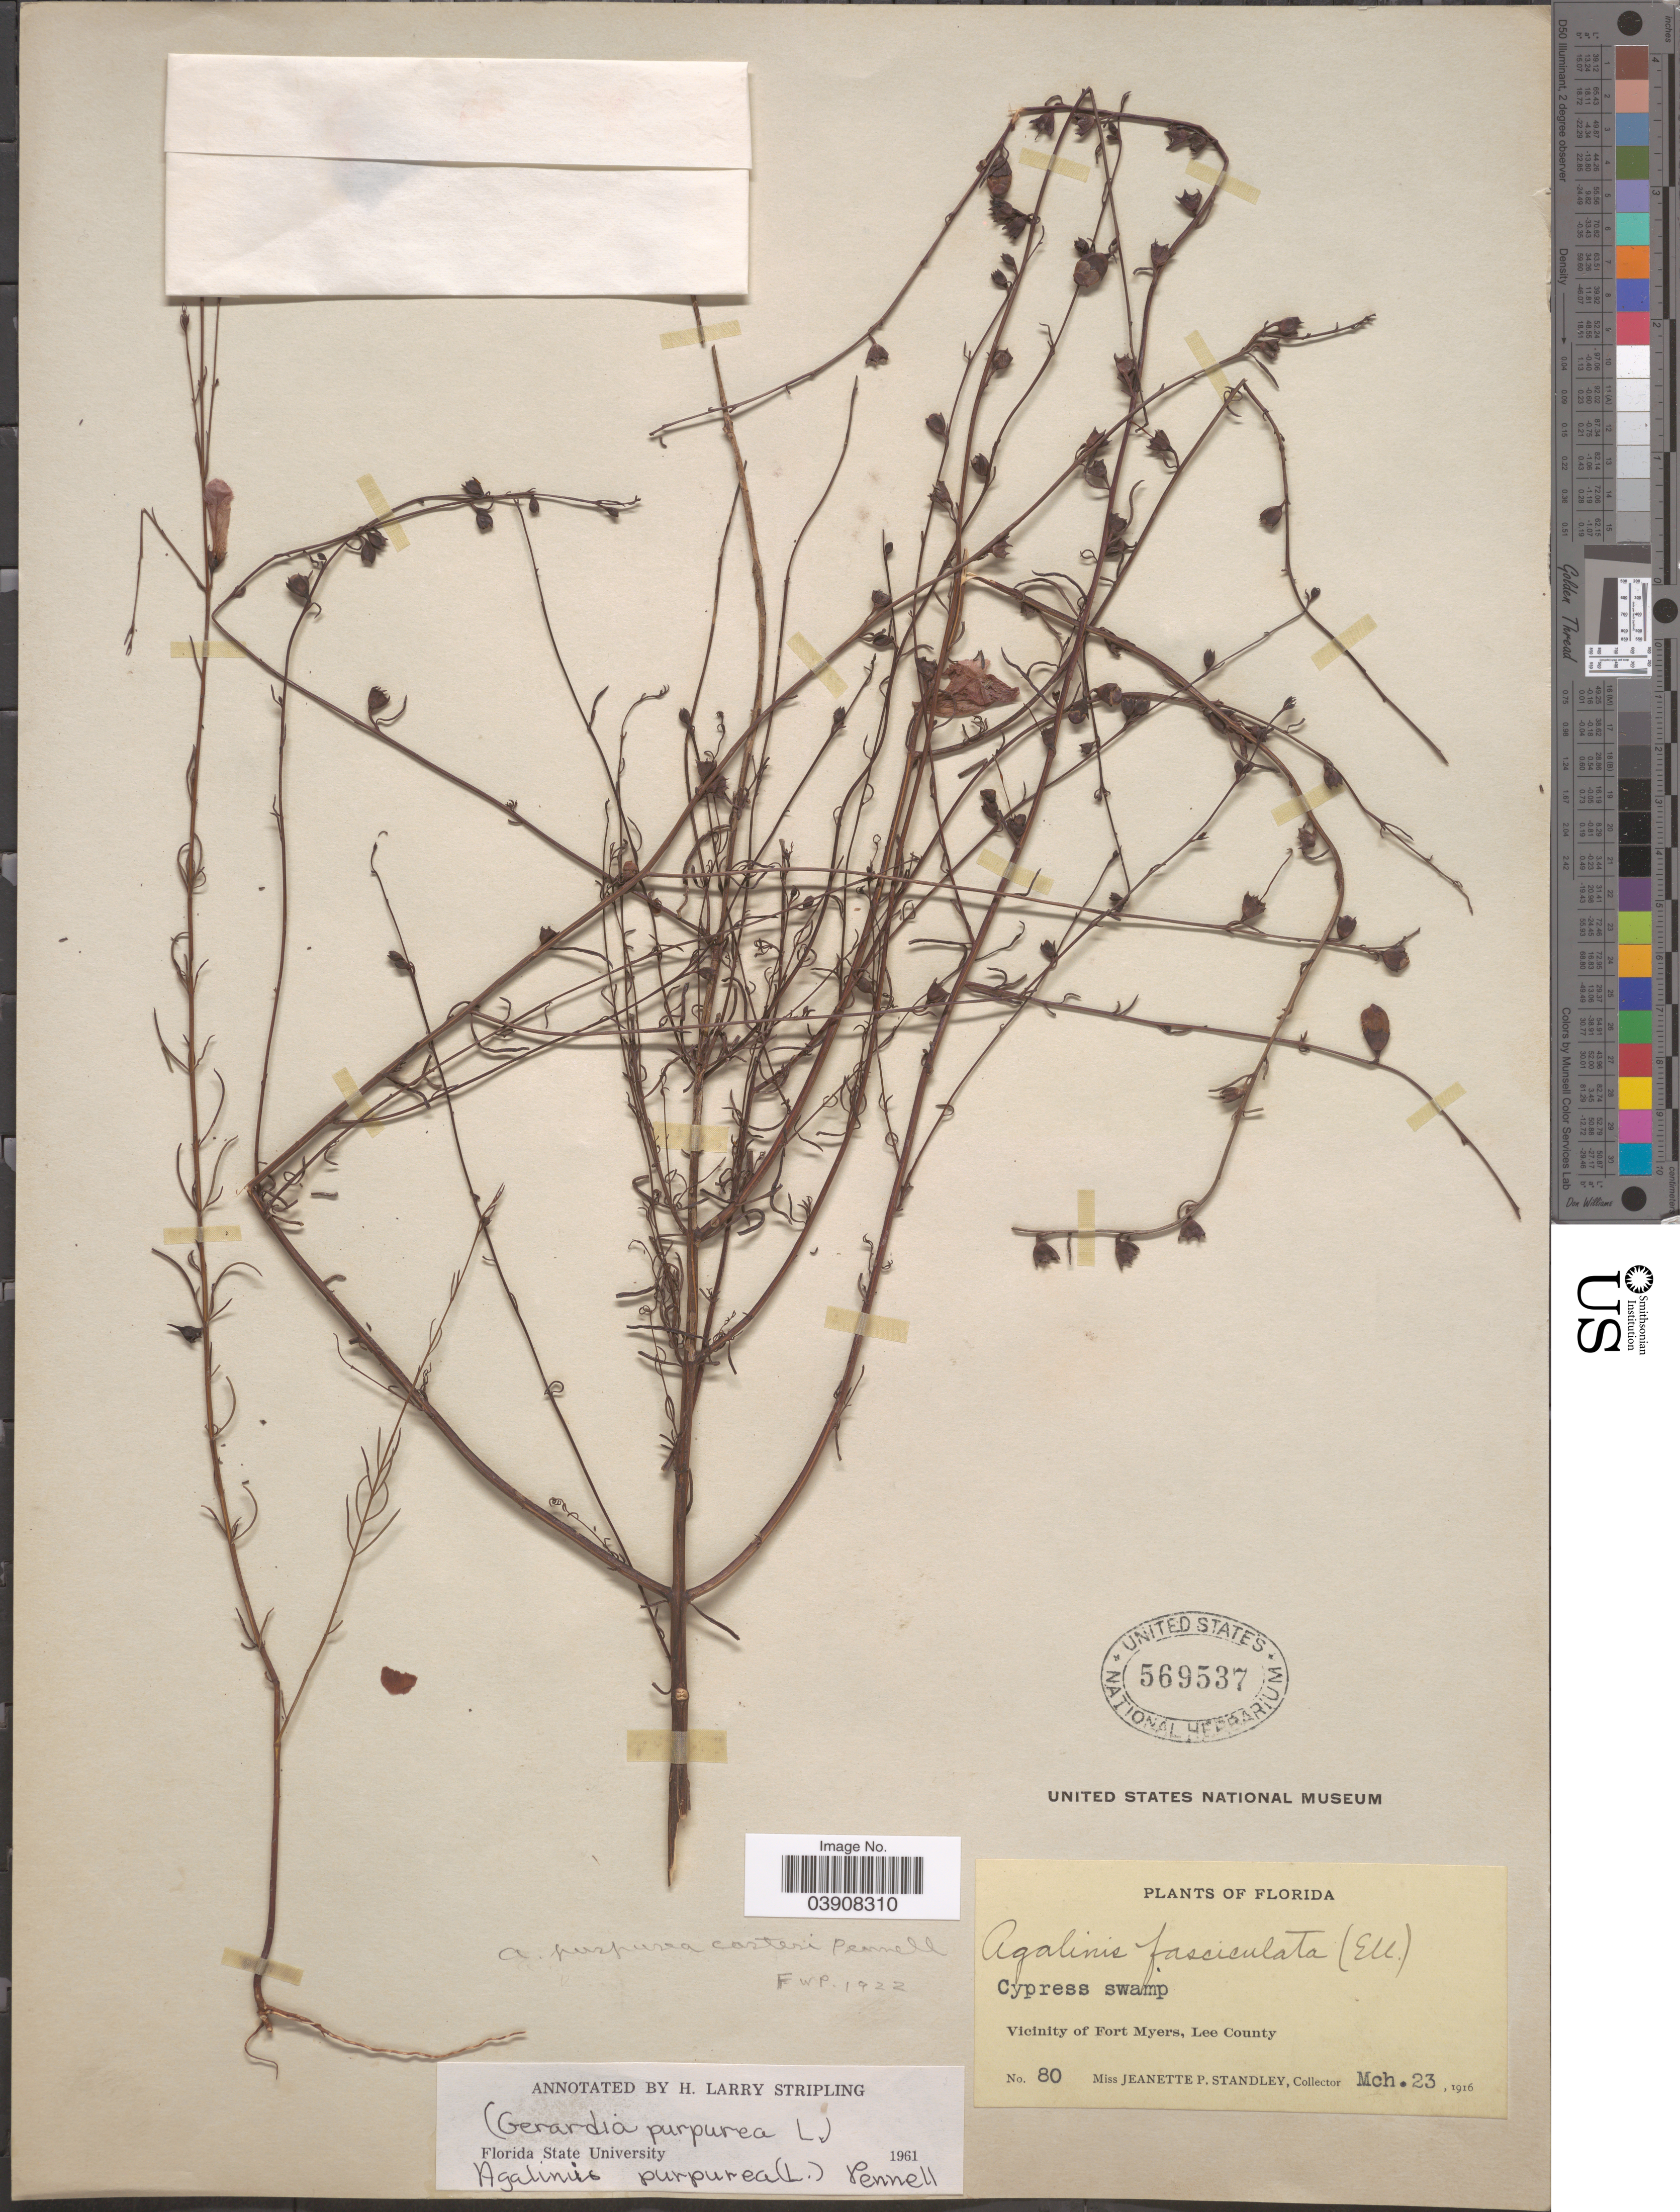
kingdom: Plantae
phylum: Tracheophyta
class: Magnoliopsida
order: Lamiales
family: Orobanchaceae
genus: Agalinis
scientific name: Agalinis purpurea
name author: (L.) Pennell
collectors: J. P. Standley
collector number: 80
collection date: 1916-03-23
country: United States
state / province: Florida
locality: Cypress swamp. Vicinity of Fort Myers, Lee County.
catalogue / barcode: US 569537